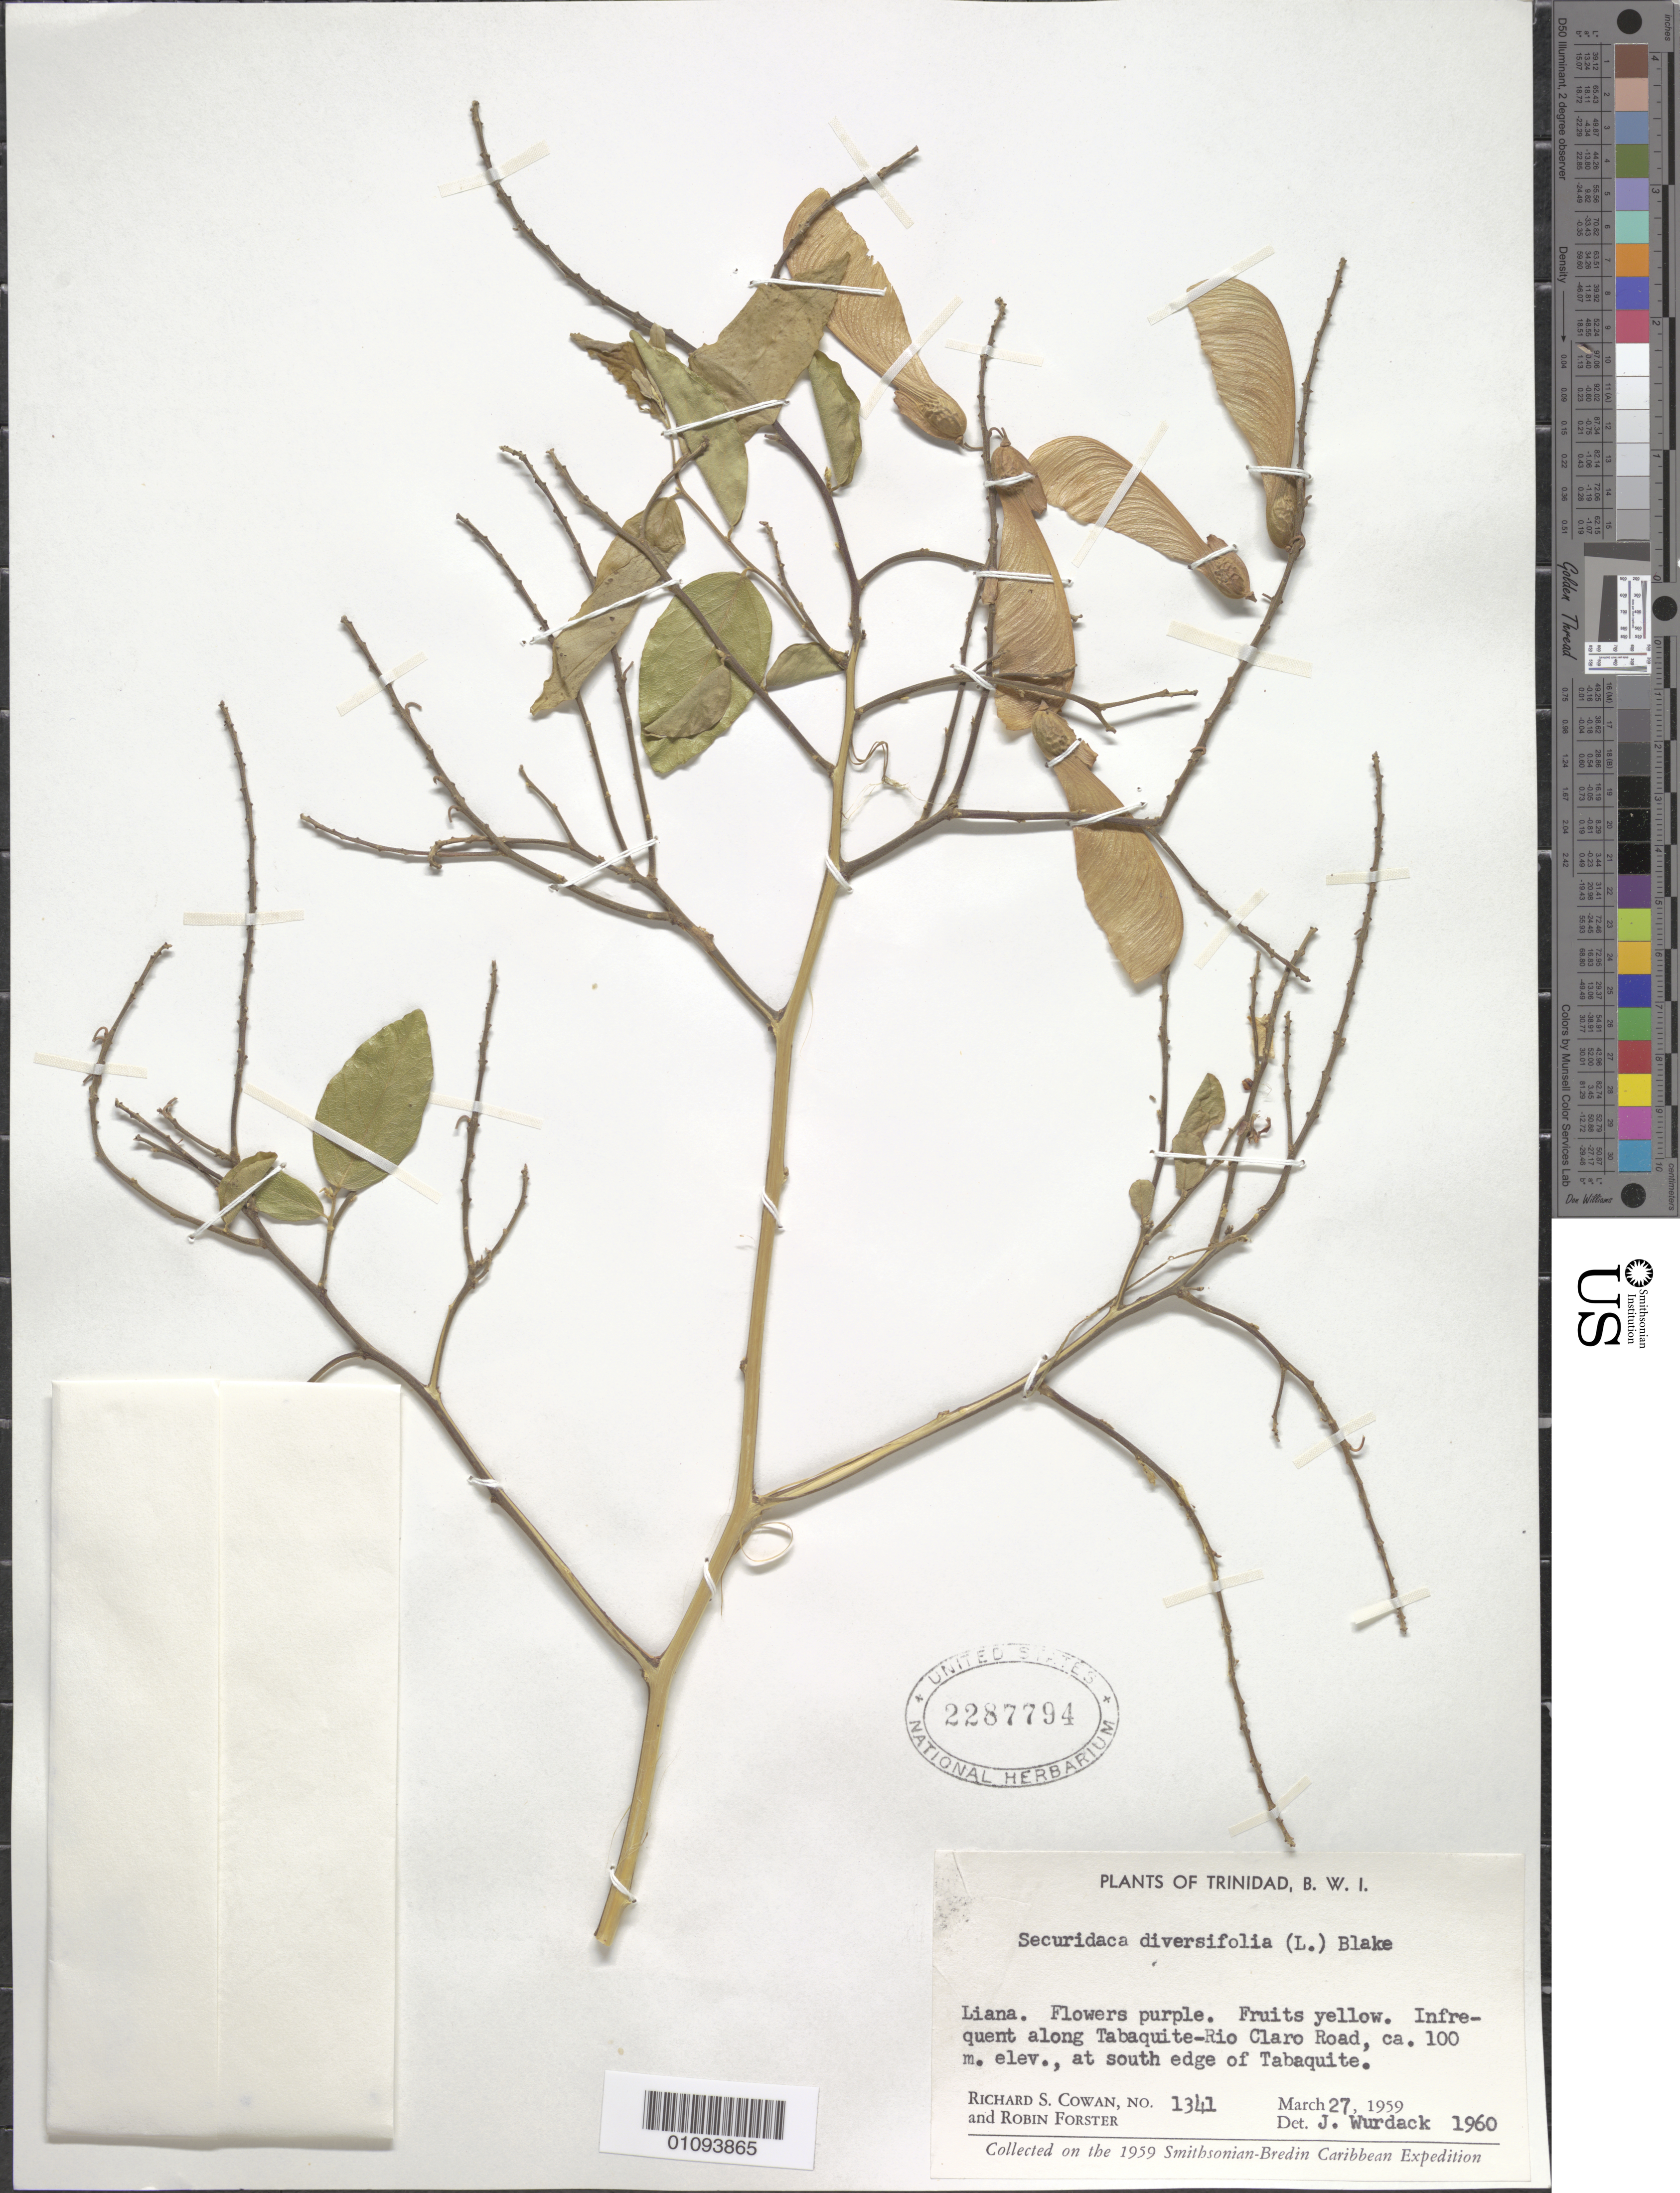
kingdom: Plantae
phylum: Tracheophyta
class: Magnoliopsida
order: Fabales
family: Polygalaceae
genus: Securidaca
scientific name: Securidaca diversifolia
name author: (L.) S.F. Blake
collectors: R. S. Cowan & R. Forster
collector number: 1341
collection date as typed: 27 Mar 1959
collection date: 1959-03-27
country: Trinidad and Tobago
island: Trinidad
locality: Tabaquite-Rio Claro Road, S edge of Trabaquite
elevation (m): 100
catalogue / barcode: US 2287794